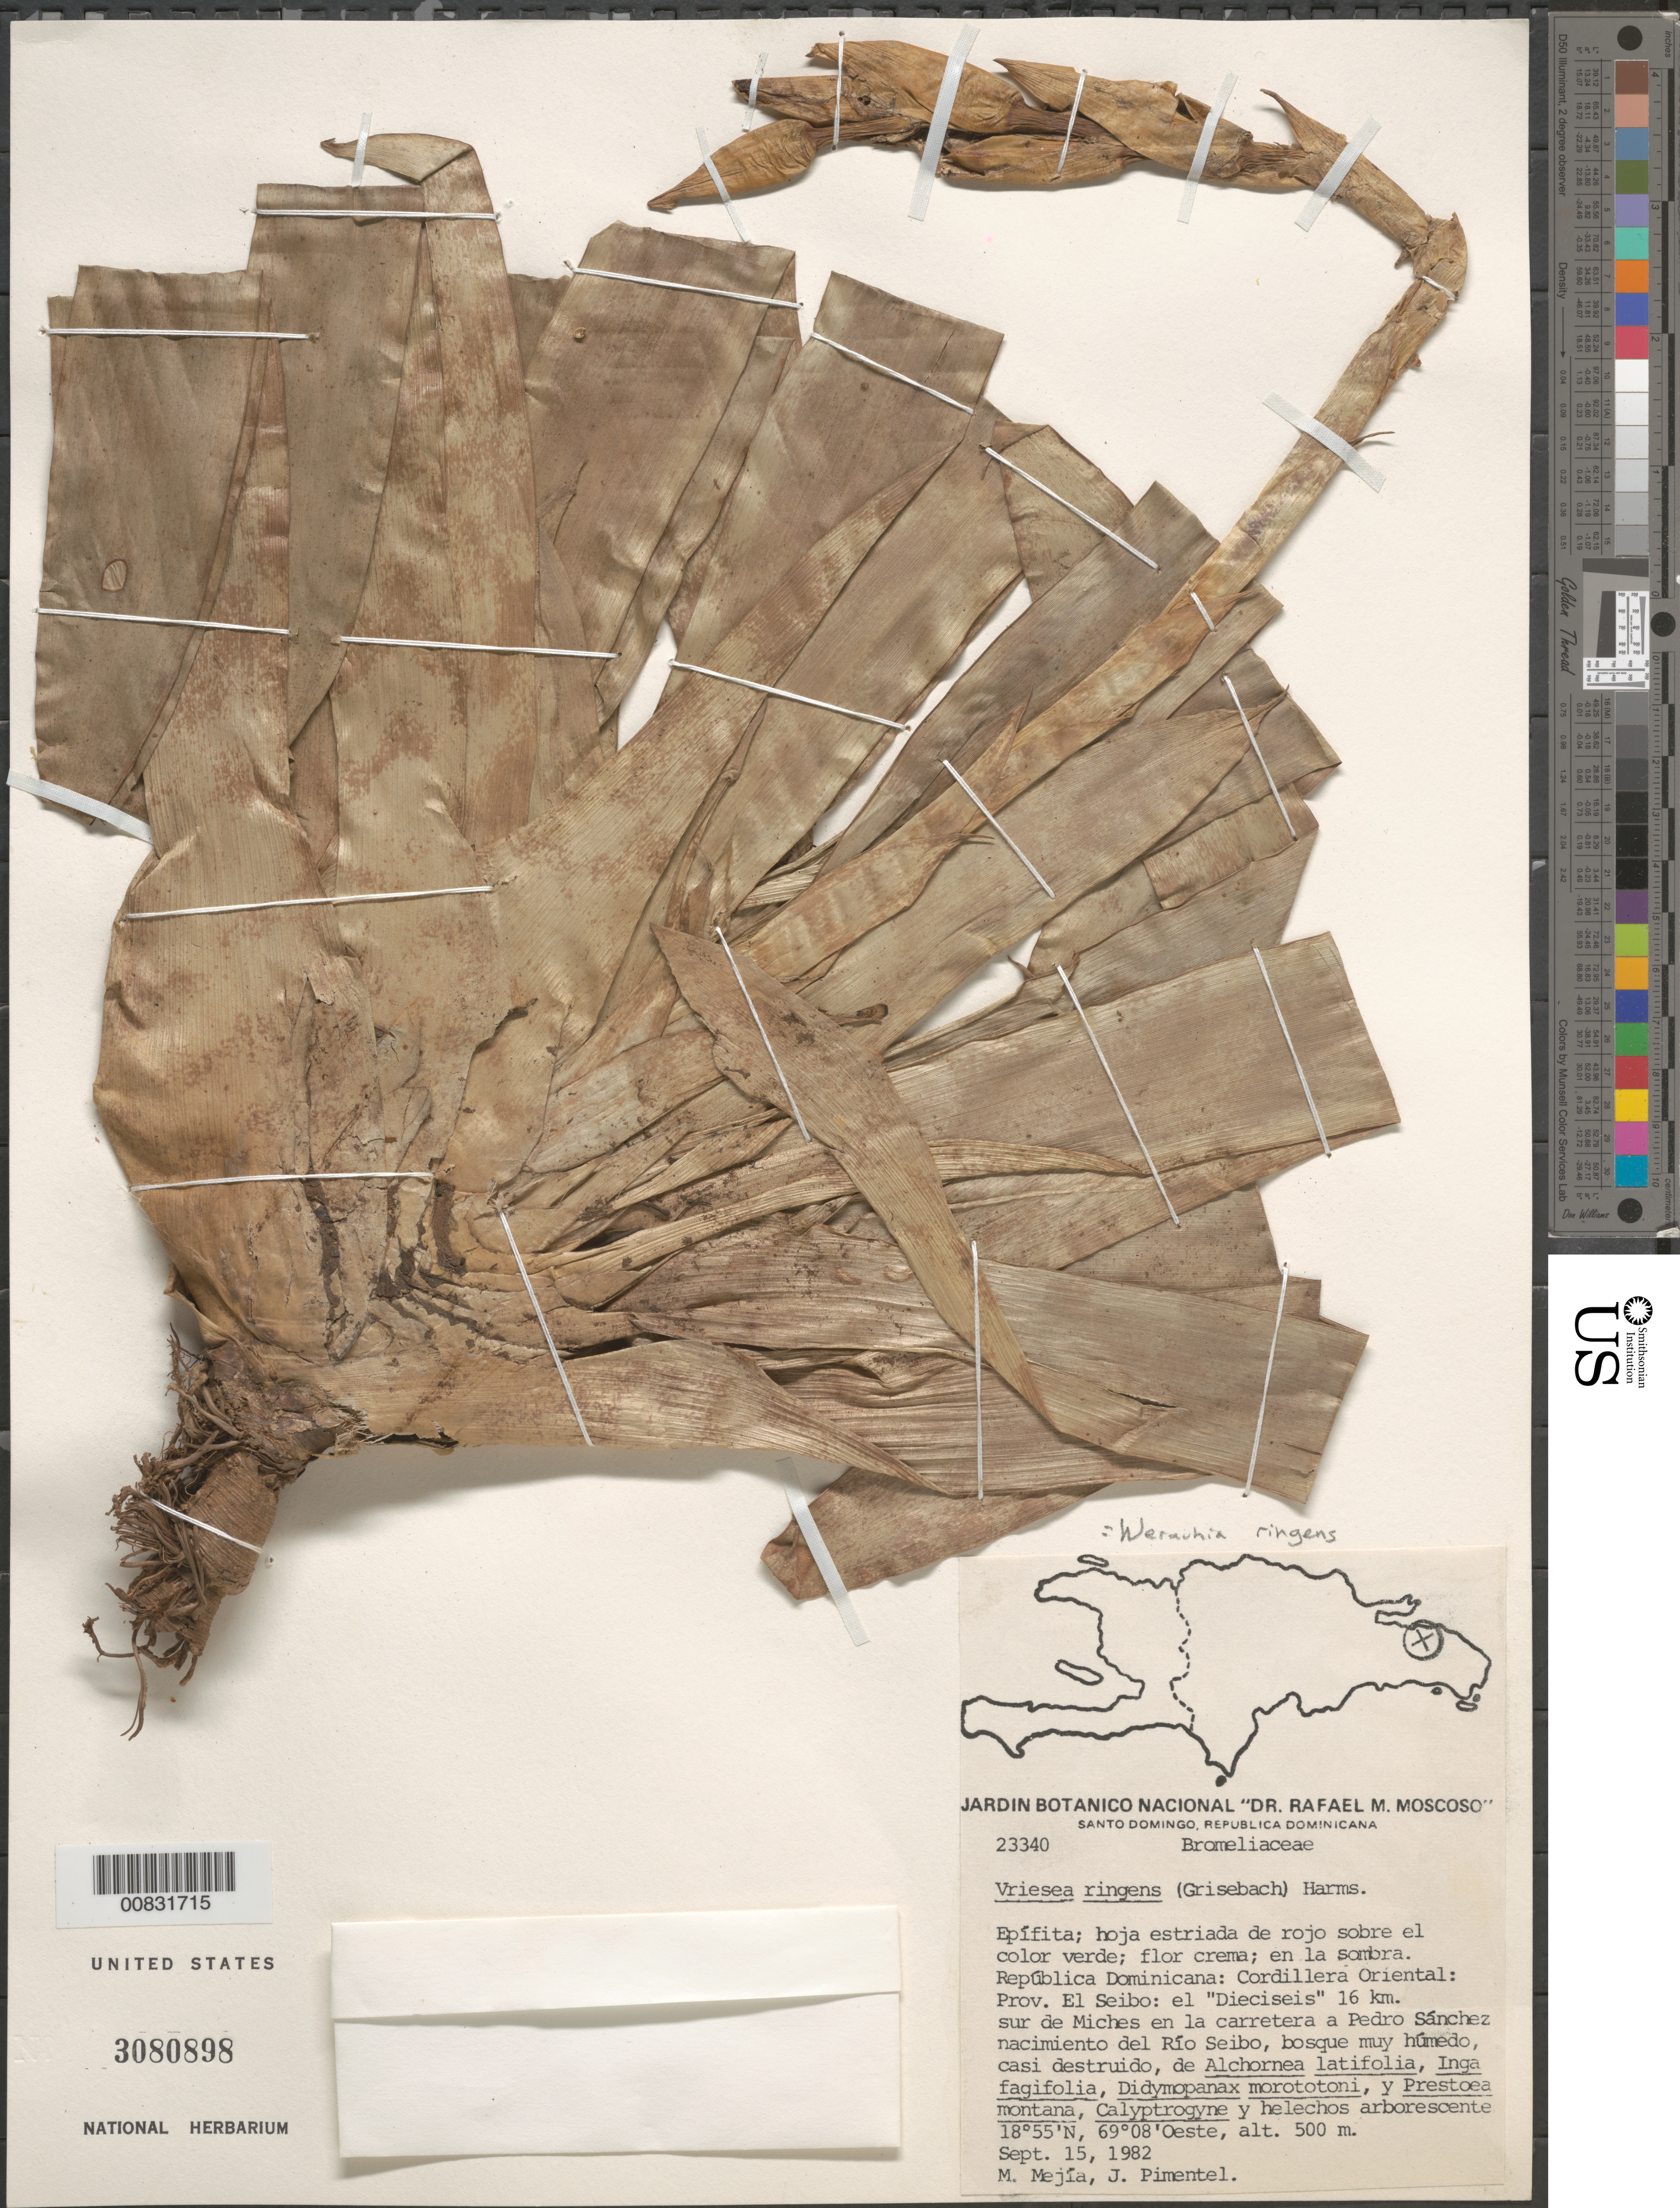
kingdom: Plantae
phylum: Tracheophyta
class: Liliopsida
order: Poales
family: Bromeliaceae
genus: Werauhia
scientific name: Werauhia ringens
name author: (Griseb.) J.R. Grant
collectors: M. Mejia & J. Pimentel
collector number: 23340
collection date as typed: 15 Sep 1982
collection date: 1982-09-15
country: Dominican Republic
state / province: El Seibo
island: Hispaniola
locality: Cordillera Oriental: el "Dieciseis" 16km. Sur de Miches en la carretera a Pedro Sánchez, nacimiento del Río Seibo.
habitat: Bosque muy húmedo casi destruido, de Alchornea latifolia, Inga fagifolia, Didymopanax morototoni, y Prestoea montana..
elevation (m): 500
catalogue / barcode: US 3080898